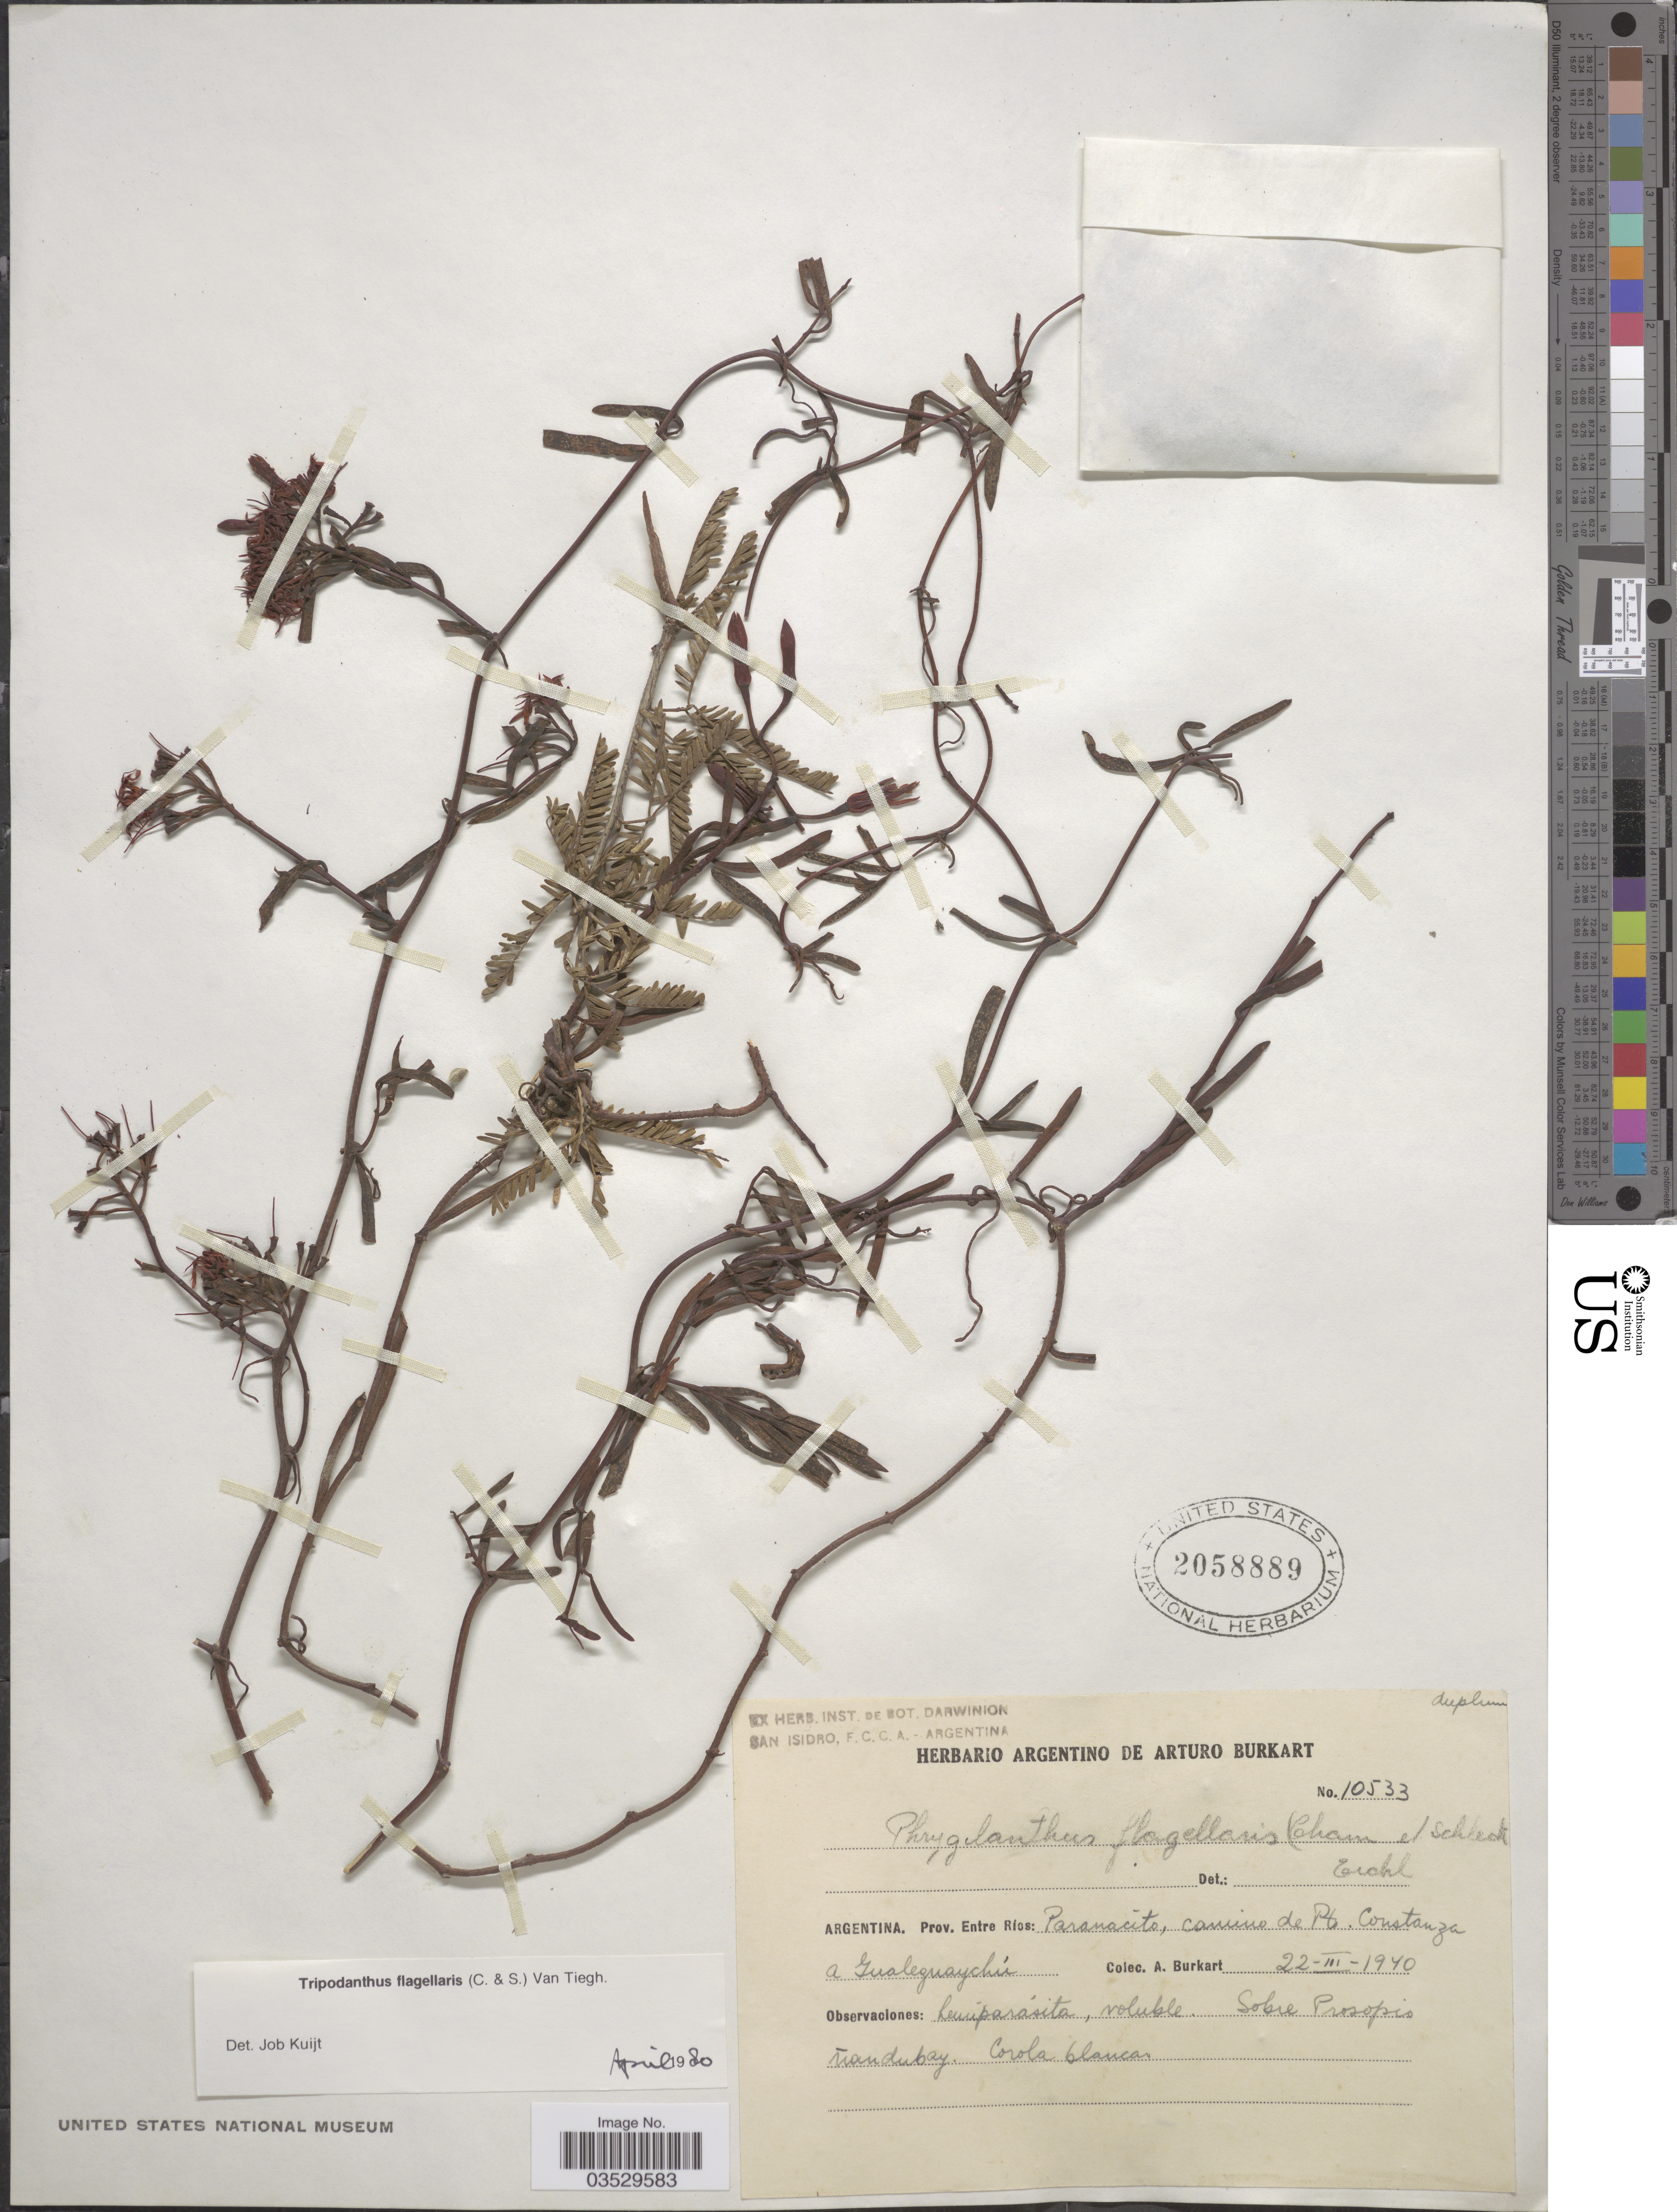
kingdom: Plantae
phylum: Tracheophyta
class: Magnoliopsida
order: Santalales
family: Loranthaceae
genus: Tripodanthus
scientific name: Tripodanthus flagellaris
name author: (Cham. & Schltdl.) Tiegh.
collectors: A. E. Burkart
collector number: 10533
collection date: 1940-03-22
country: Argentina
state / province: Entre Rios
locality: Paranacito, camino de Pto. Constanza a Gualeguaychú.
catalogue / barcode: US 2058889